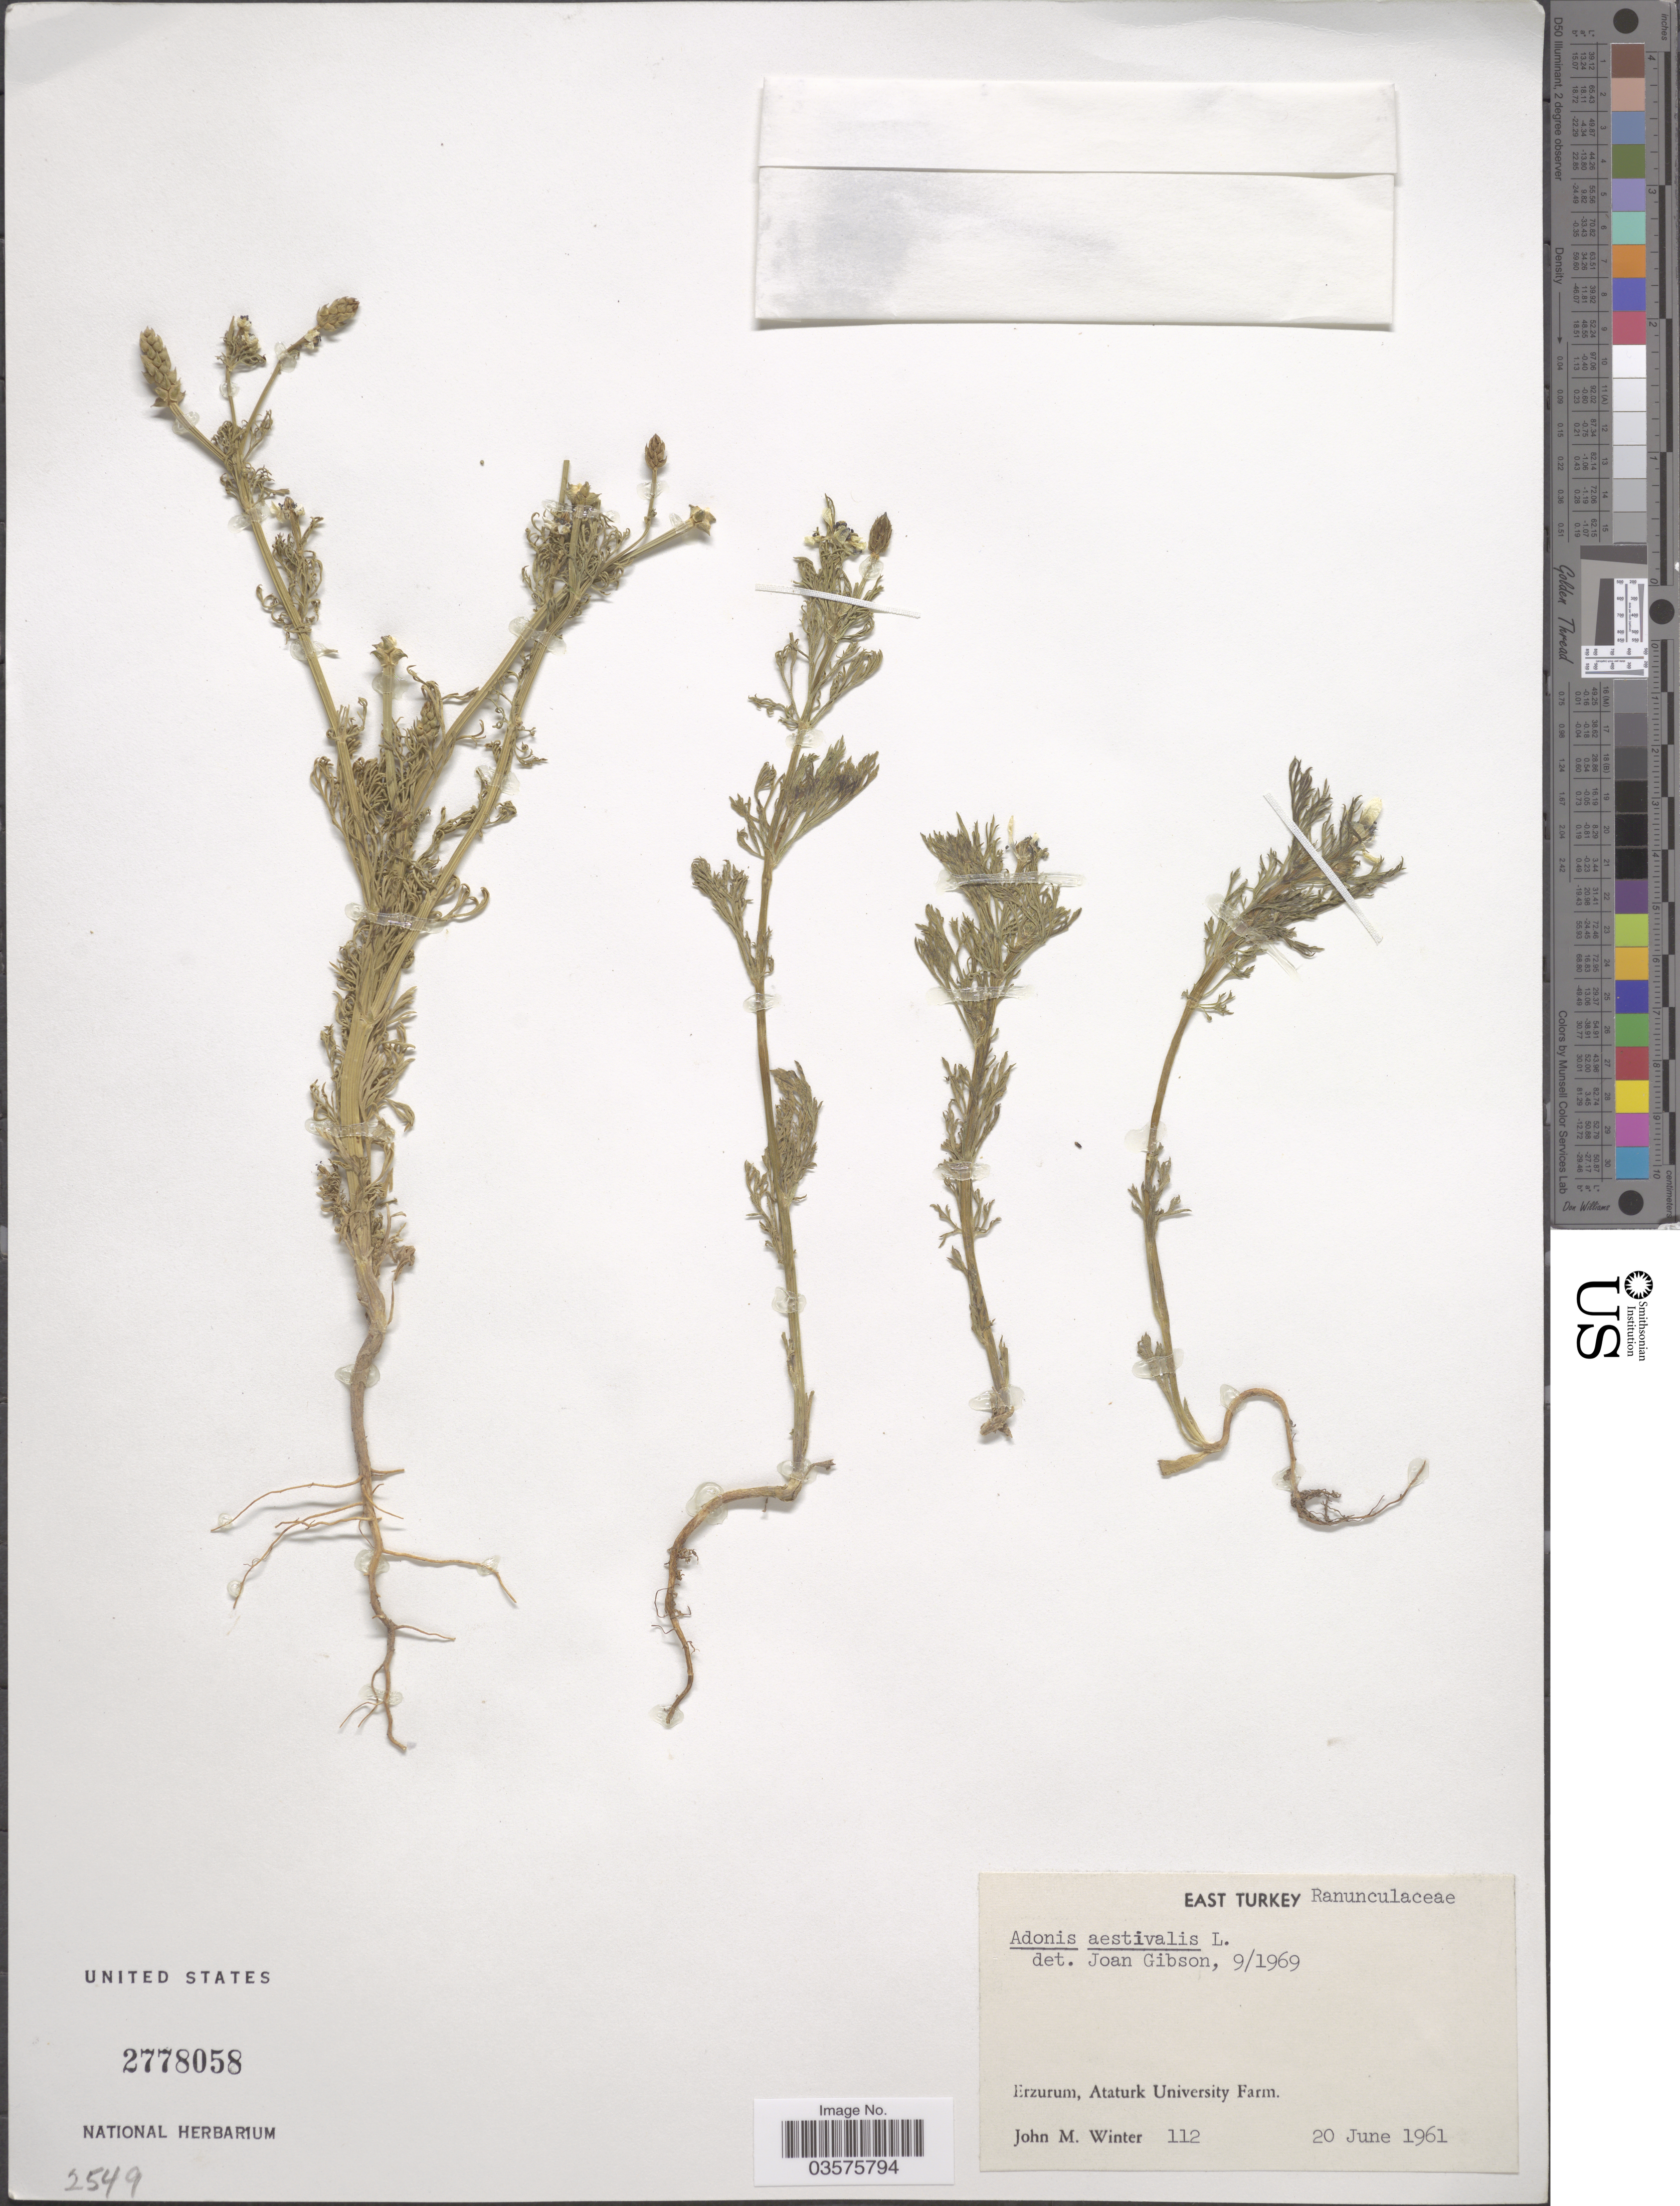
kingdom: Plantae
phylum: Tracheophyta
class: Magnoliopsida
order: Ranunculales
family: Ranunculaceae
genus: Adonis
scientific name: Adonis aestivalis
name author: L.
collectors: J. M. Winter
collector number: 112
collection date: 1961-06-20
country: Turkey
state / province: Erzurum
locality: East Turkey. Ataturk University Farm.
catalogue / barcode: US 2778058